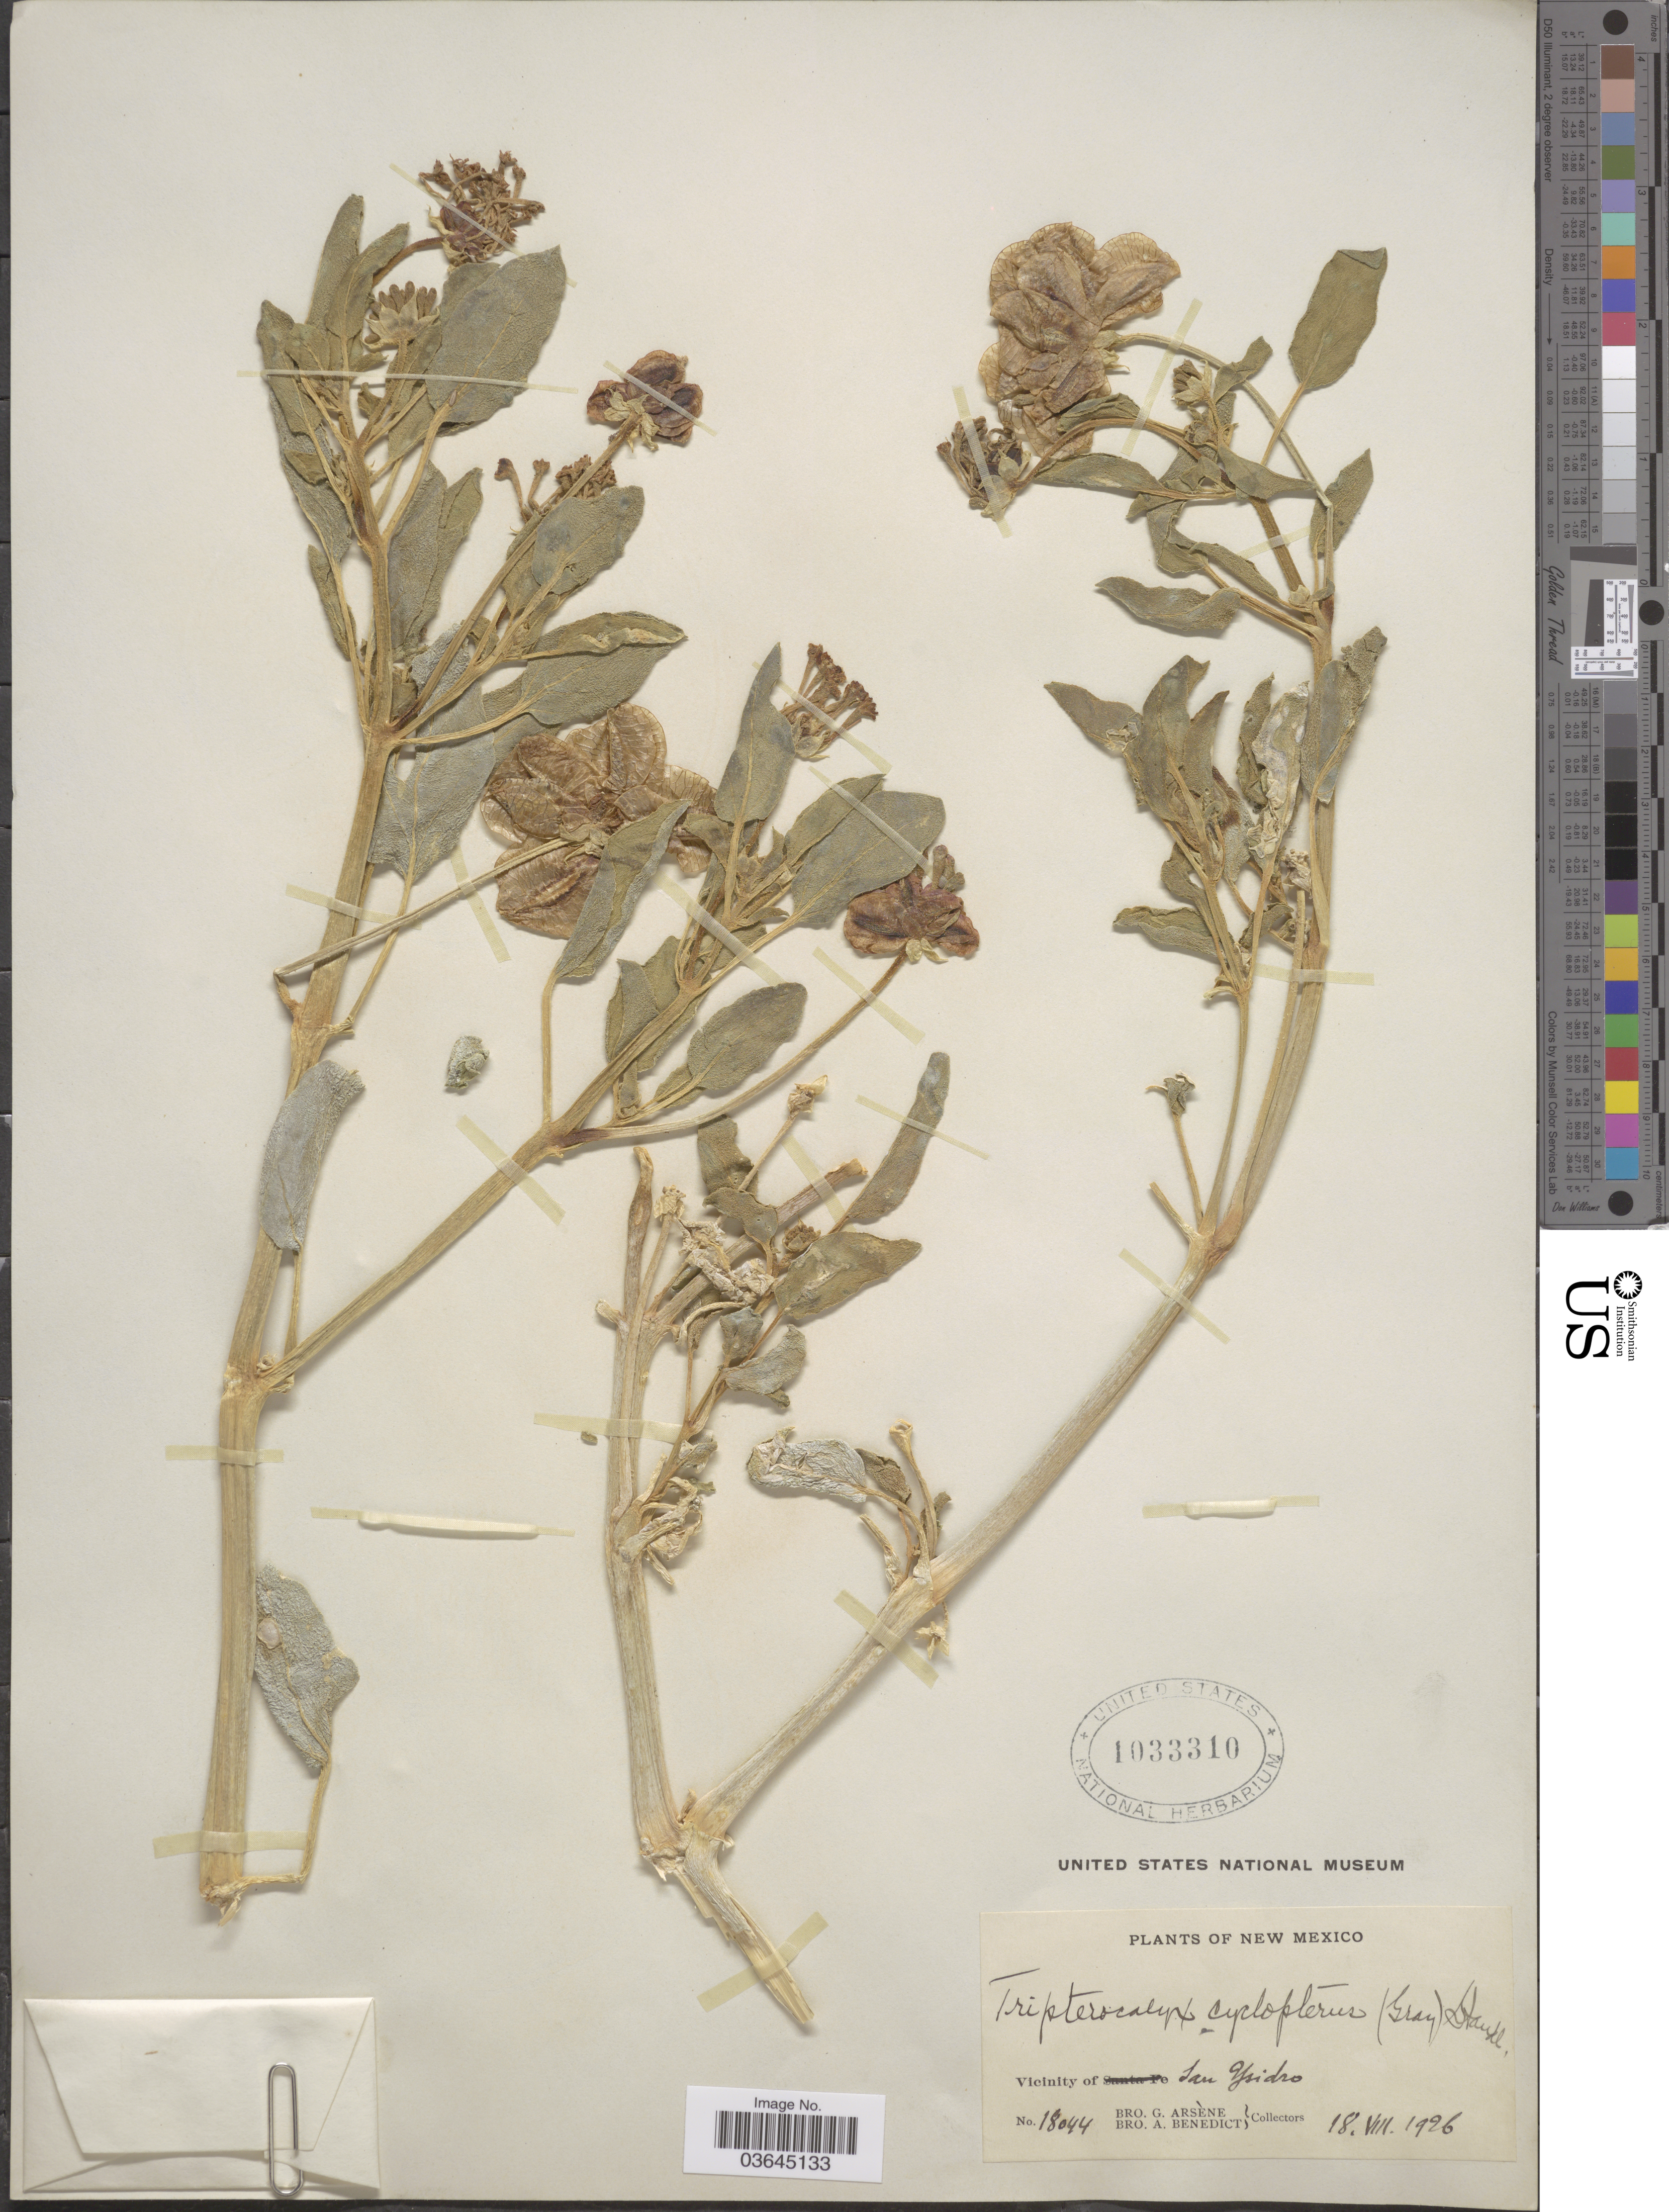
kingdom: Plantae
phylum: Tracheophyta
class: Magnoliopsida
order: Caryophyllales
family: Nyctaginaceae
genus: Tripterocalyx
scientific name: Tripterocalyx carneus var. carneus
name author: (Greene) L.A. Galloway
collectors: Bro. G. Arsène & Bro. A. Benedict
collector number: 18044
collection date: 1926-08-18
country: United States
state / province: New Mexico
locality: Vicinity of San Ysidro.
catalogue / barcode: US 1033310